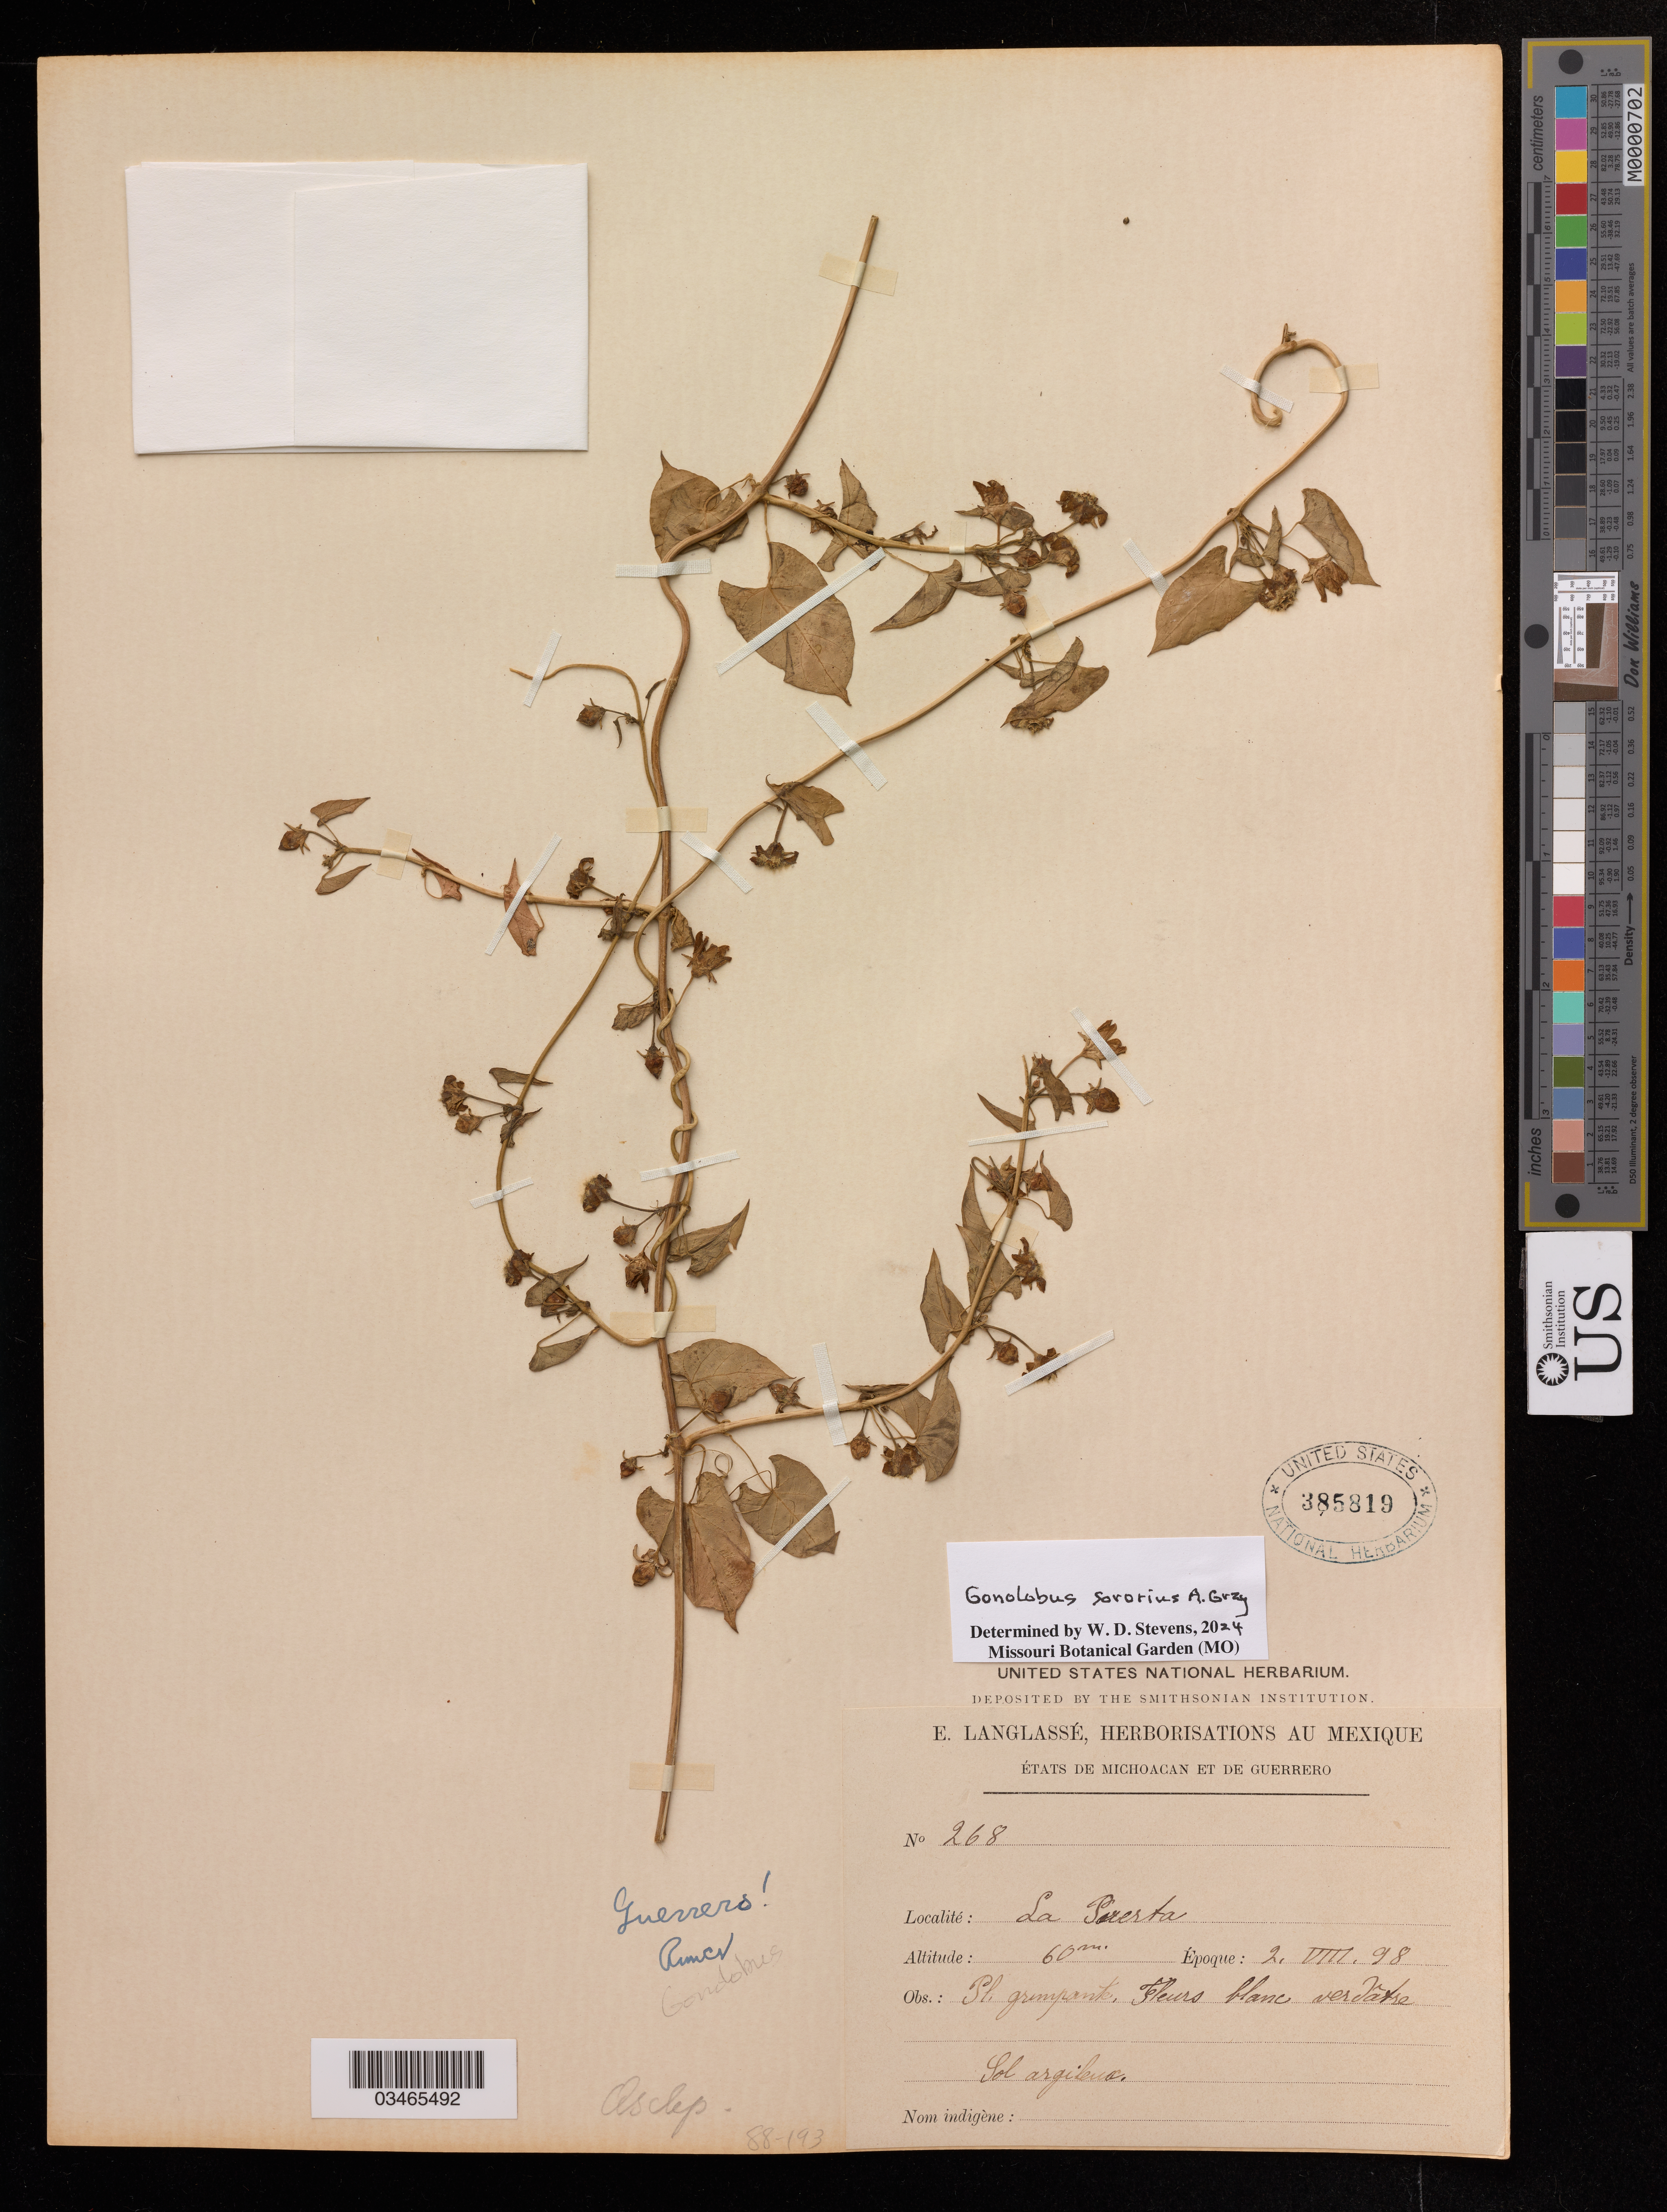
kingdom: Plantae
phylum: Tracheophyta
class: Magnoliopsida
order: Gentianales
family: Apocynaceae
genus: Gonolobus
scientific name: Gonolobus sororius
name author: A. Gray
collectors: E. Langlassé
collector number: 268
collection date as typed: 2 Aug98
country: Mexico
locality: La Puerta.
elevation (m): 60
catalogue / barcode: US 385819